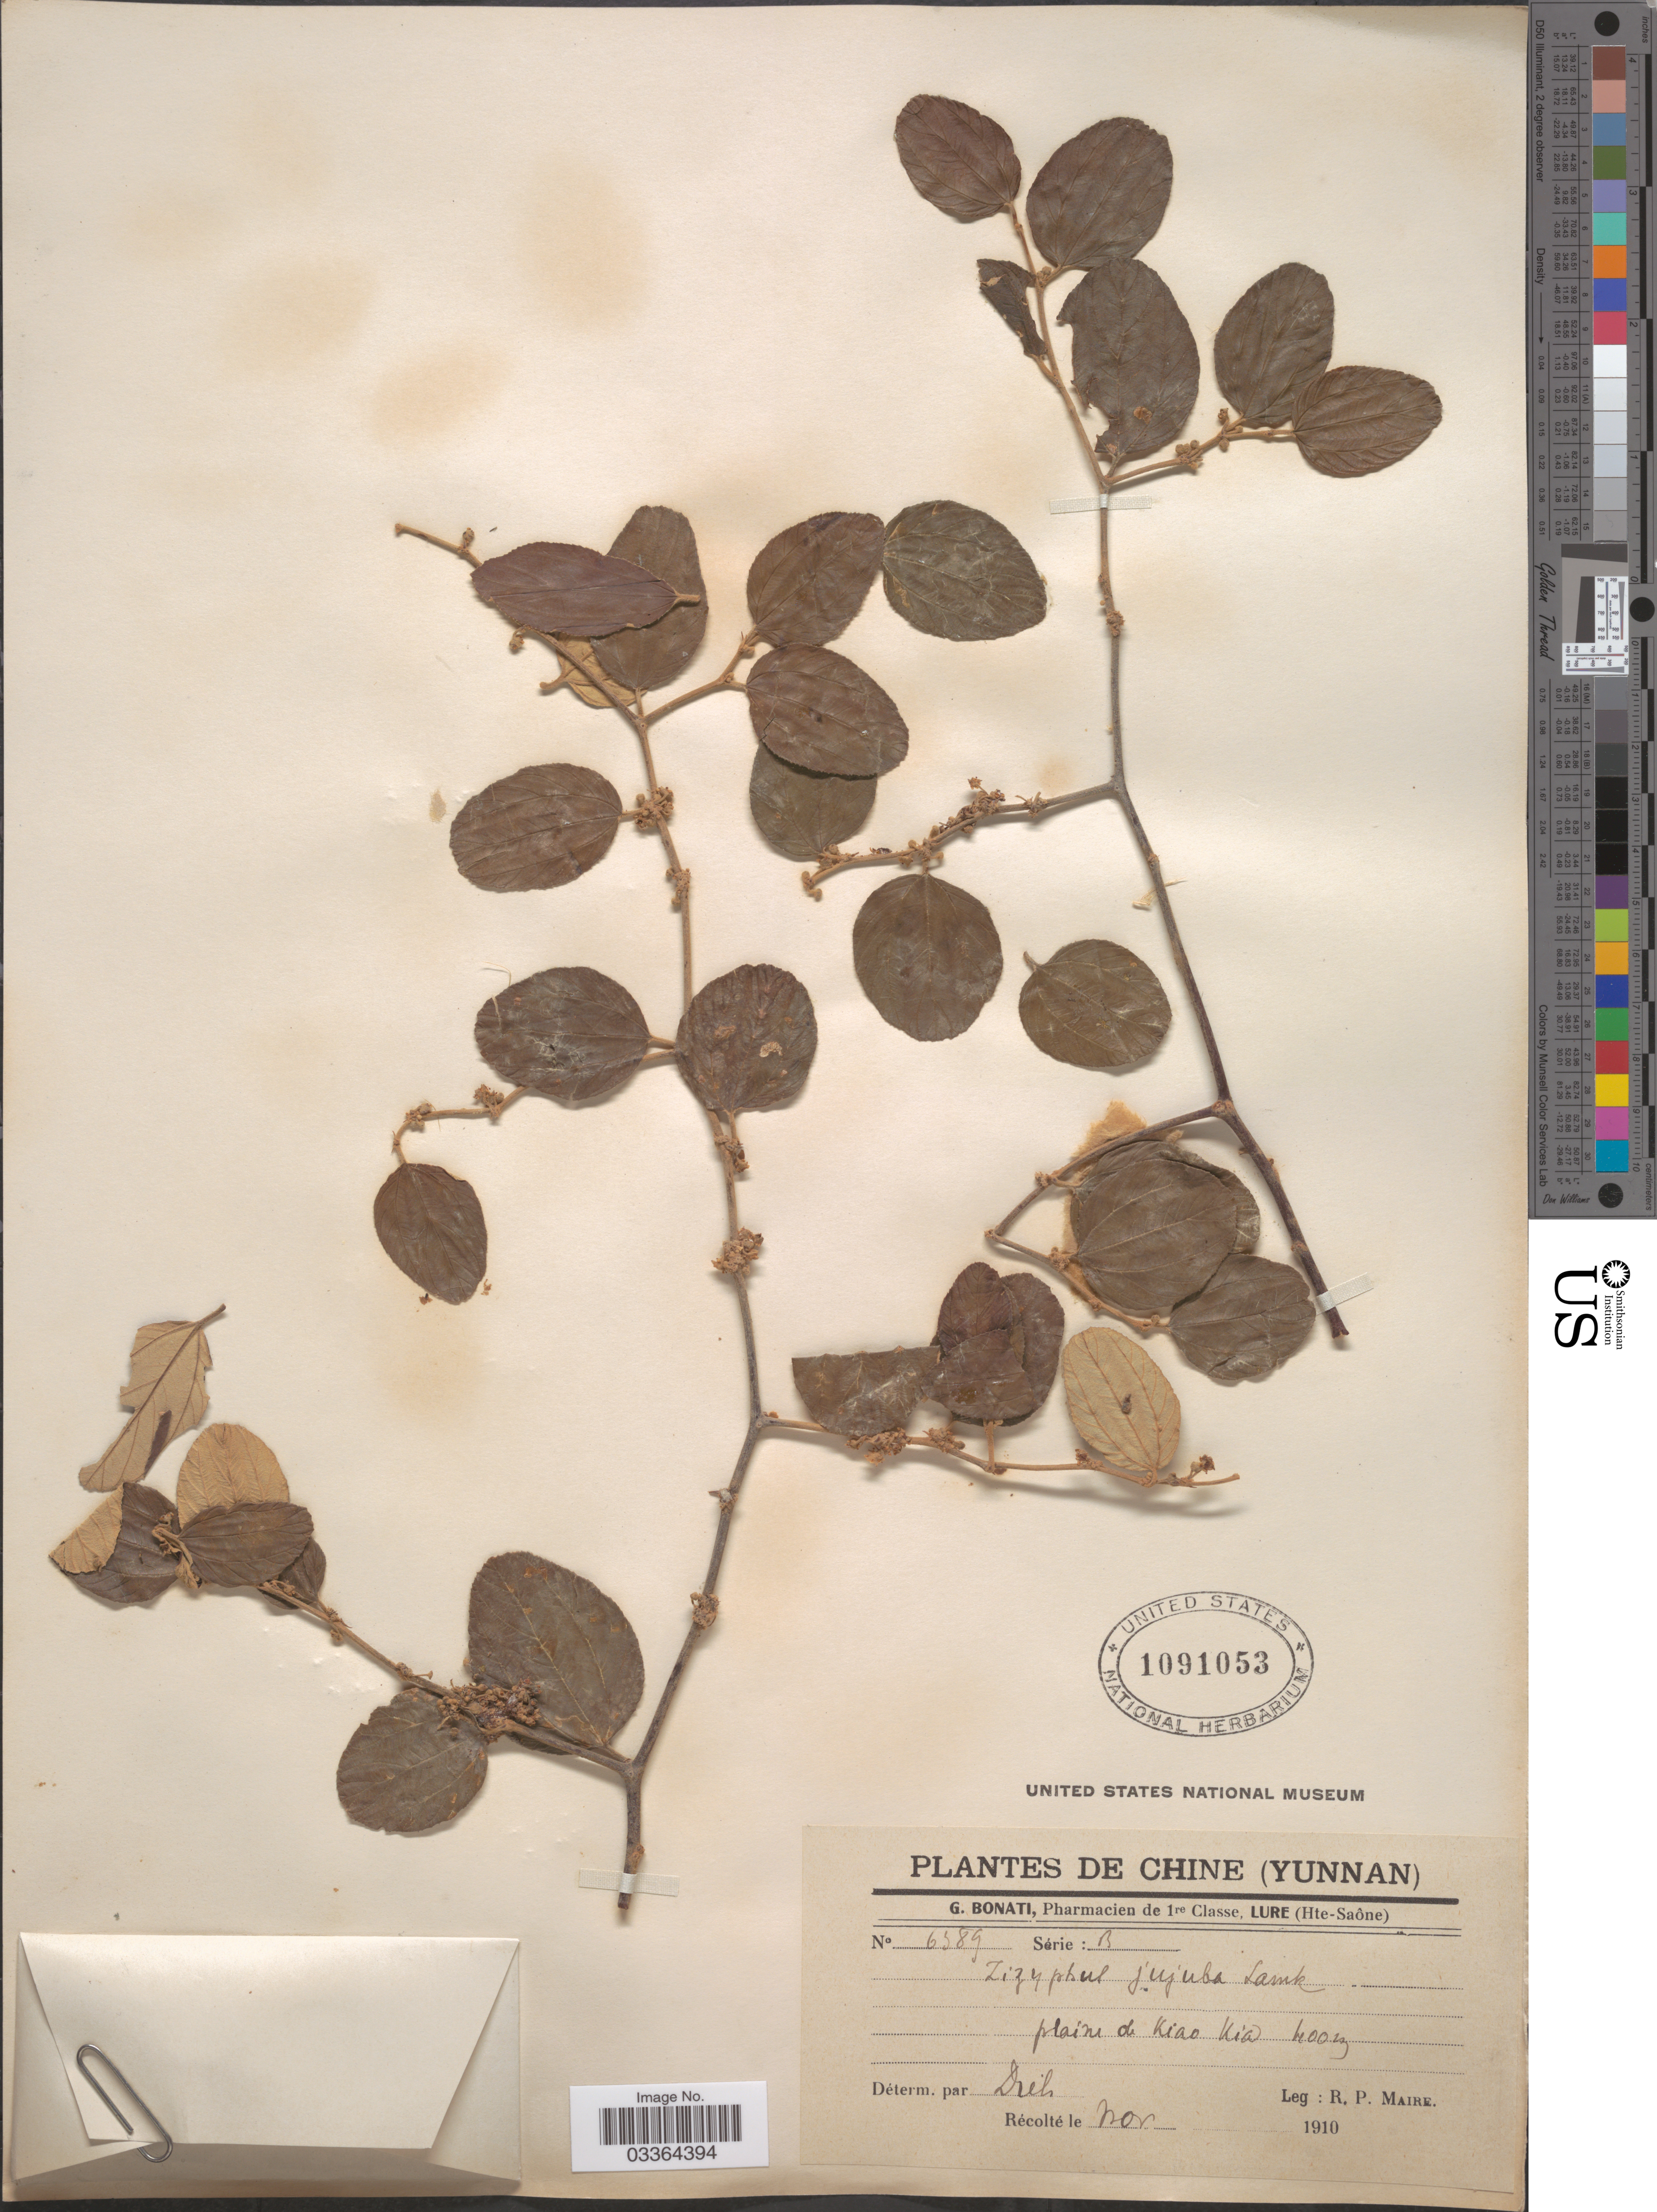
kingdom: Plantae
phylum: Tracheophyta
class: Magnoliopsida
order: Rosales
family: Rhamnaceae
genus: Ziziphus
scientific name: Ziziphus mauritiana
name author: Lam.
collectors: R.-P. Maire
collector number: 6389*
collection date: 1910-11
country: China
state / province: Yunnan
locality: Plaine de Kiao Kia Moon [interpreted].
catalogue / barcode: US 1091053